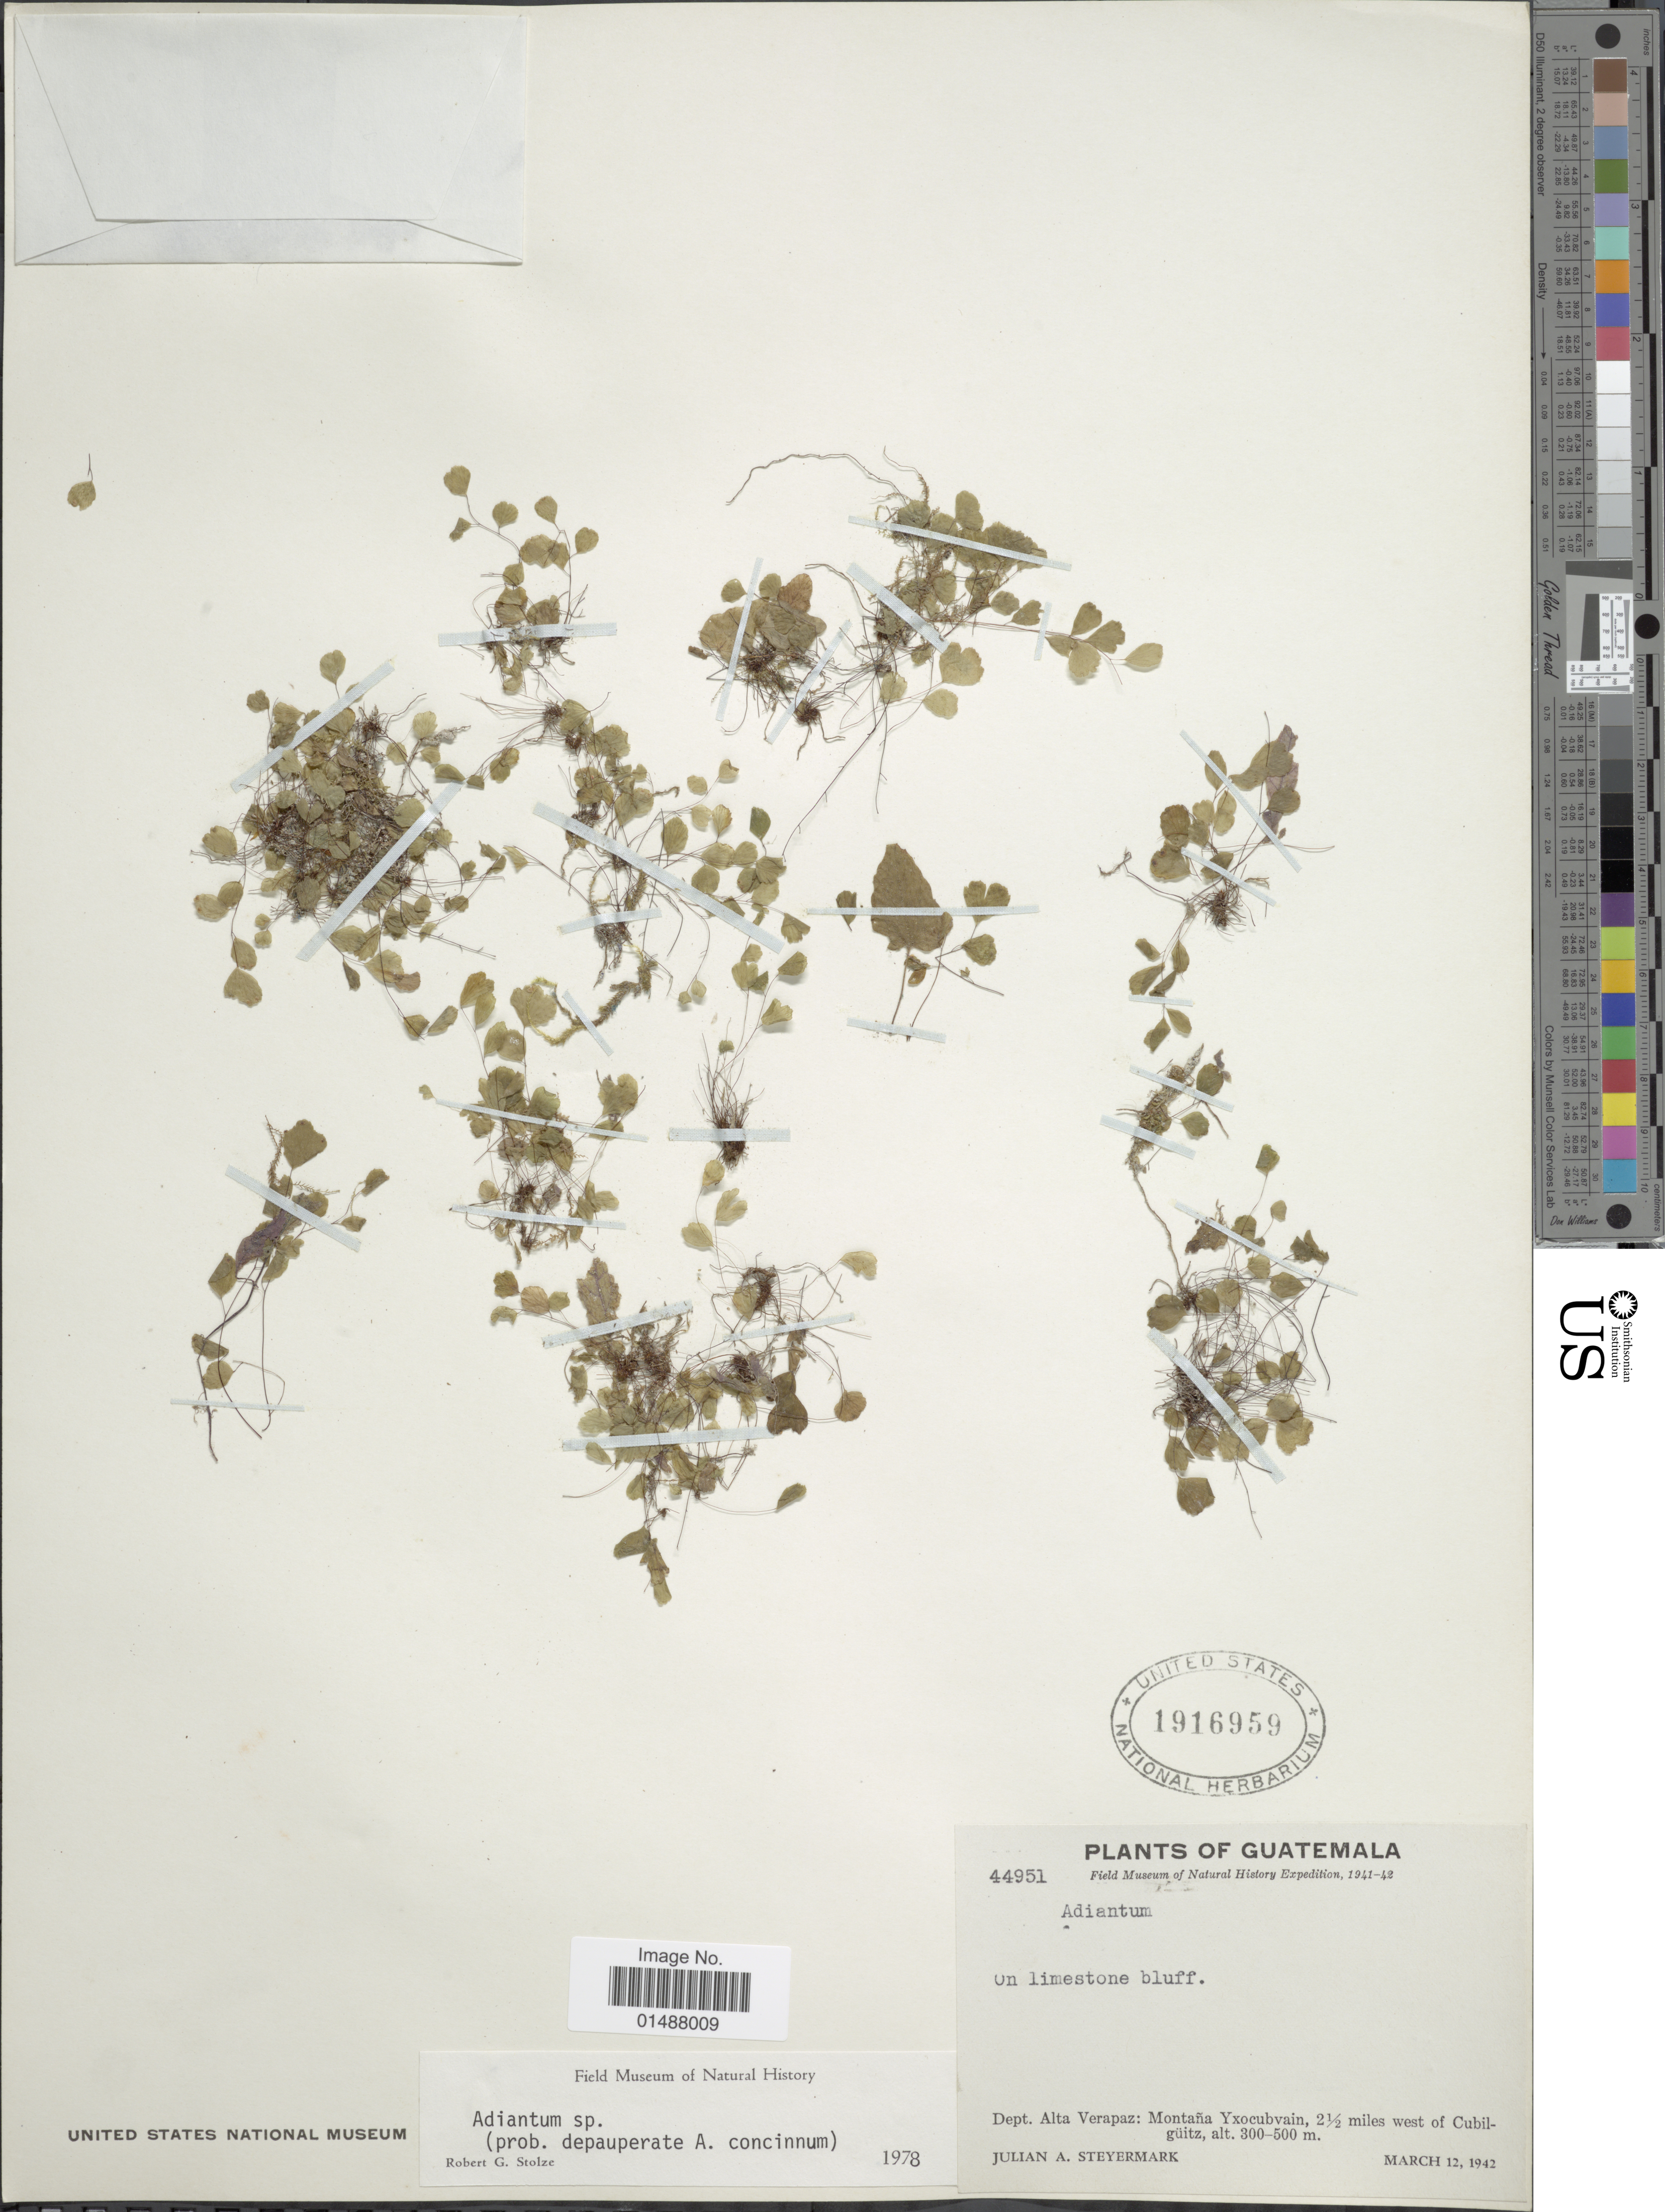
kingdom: Plantae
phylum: Tracheophyta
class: Polypodiopsida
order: Polypodiales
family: Pteridaceae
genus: Adiantum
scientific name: Adiantum concinnum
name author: Humb. & Bonpl. ex Willd.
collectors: J. Steyermark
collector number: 44951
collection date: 1942-03-12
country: Guatemala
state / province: Alta Verapaz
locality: Dept. Alta Verapaz: Montana Yxocubvain, 2,5 miles west of Cubilguitz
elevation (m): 300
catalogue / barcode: US 1916959